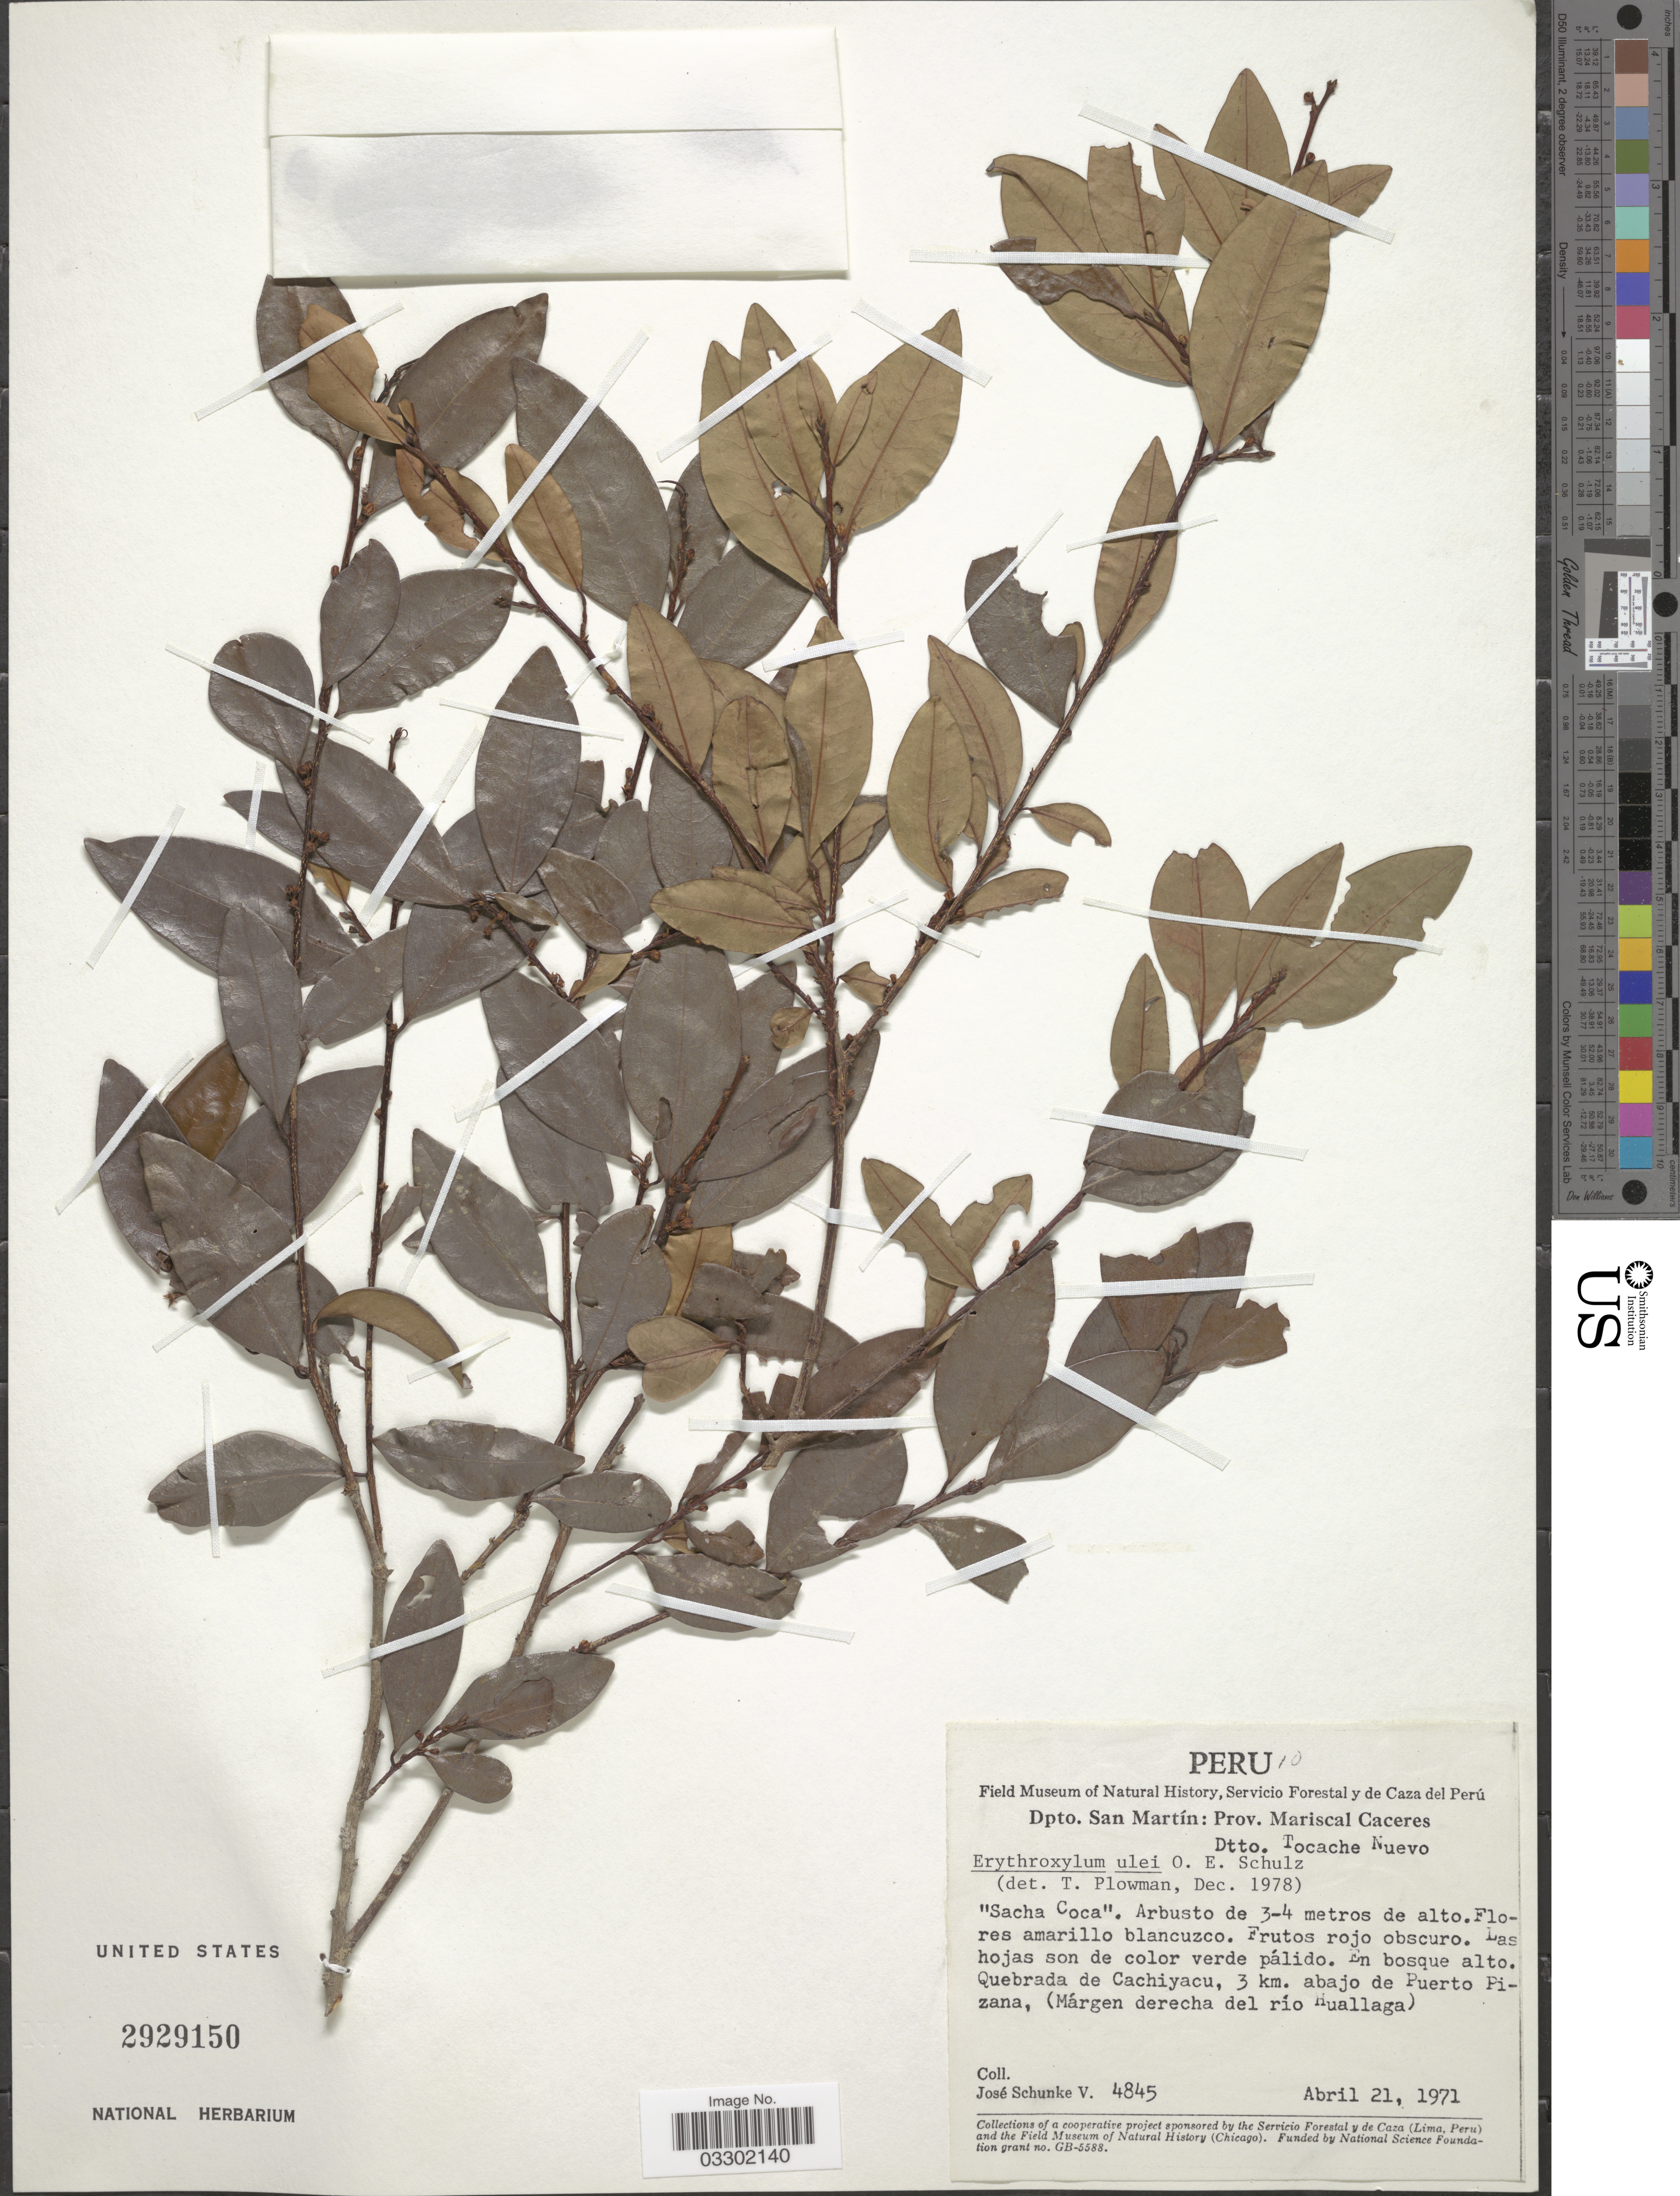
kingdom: Plantae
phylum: Tracheophyta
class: Magnoliopsida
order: Malpighiales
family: Erythroxylaceae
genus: Erythroxylum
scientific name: Erythroxylum ulei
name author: O.E. Schulz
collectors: J. Schunke Vigo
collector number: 4845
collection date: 1971-04-21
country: Peru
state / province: San Martín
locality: Dpto. San Martín: Prov. Mariscal Caceres, Dtto. Tocache Nuevo. Quebrada de Cachiyacu, 3 km. abajo de Puerto Pizana, (Márgen derecha del río Huallaga).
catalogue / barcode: US 2929150